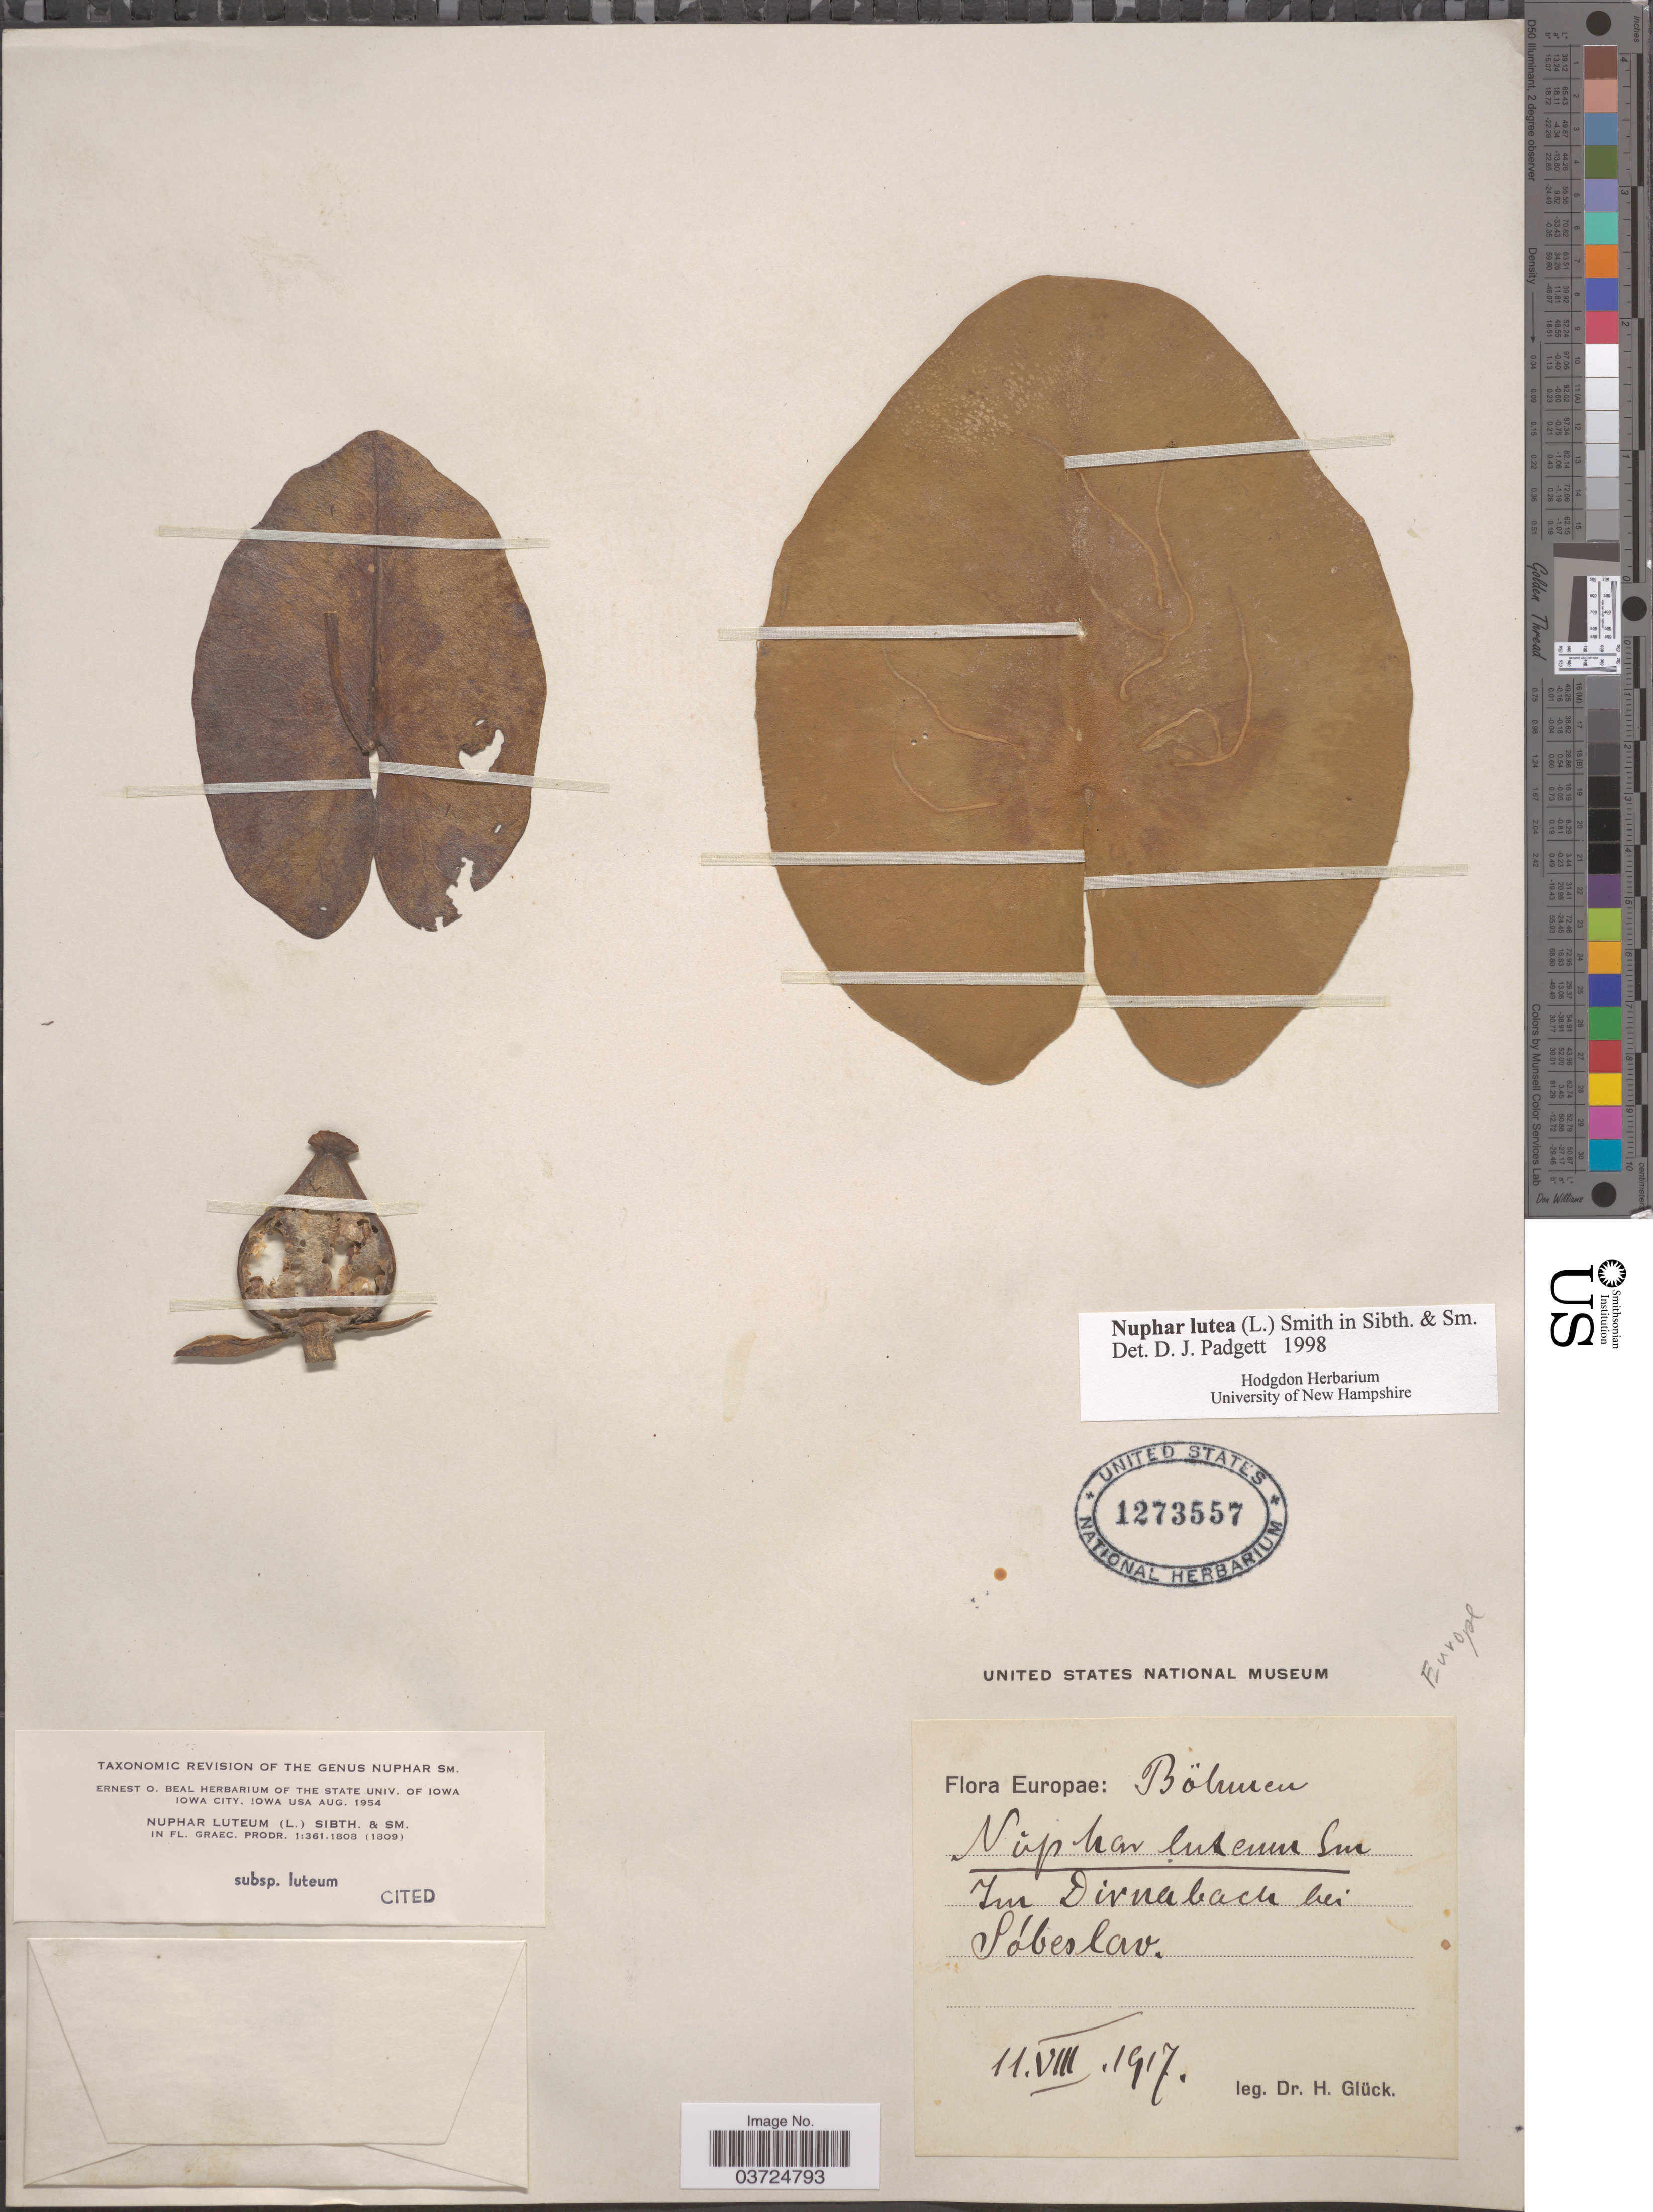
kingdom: Plantae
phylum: Tracheophyta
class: Magnoliopsida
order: Nymphaeales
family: Nymphaeaceae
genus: Nuphar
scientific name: Nuphar lutea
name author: (L.) Sm.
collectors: H. Glück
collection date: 1917-08-11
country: Czechia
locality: Böhmen. Im Dirnaback bei S'obeslav. [interpreted] Europe.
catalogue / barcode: US 1273557